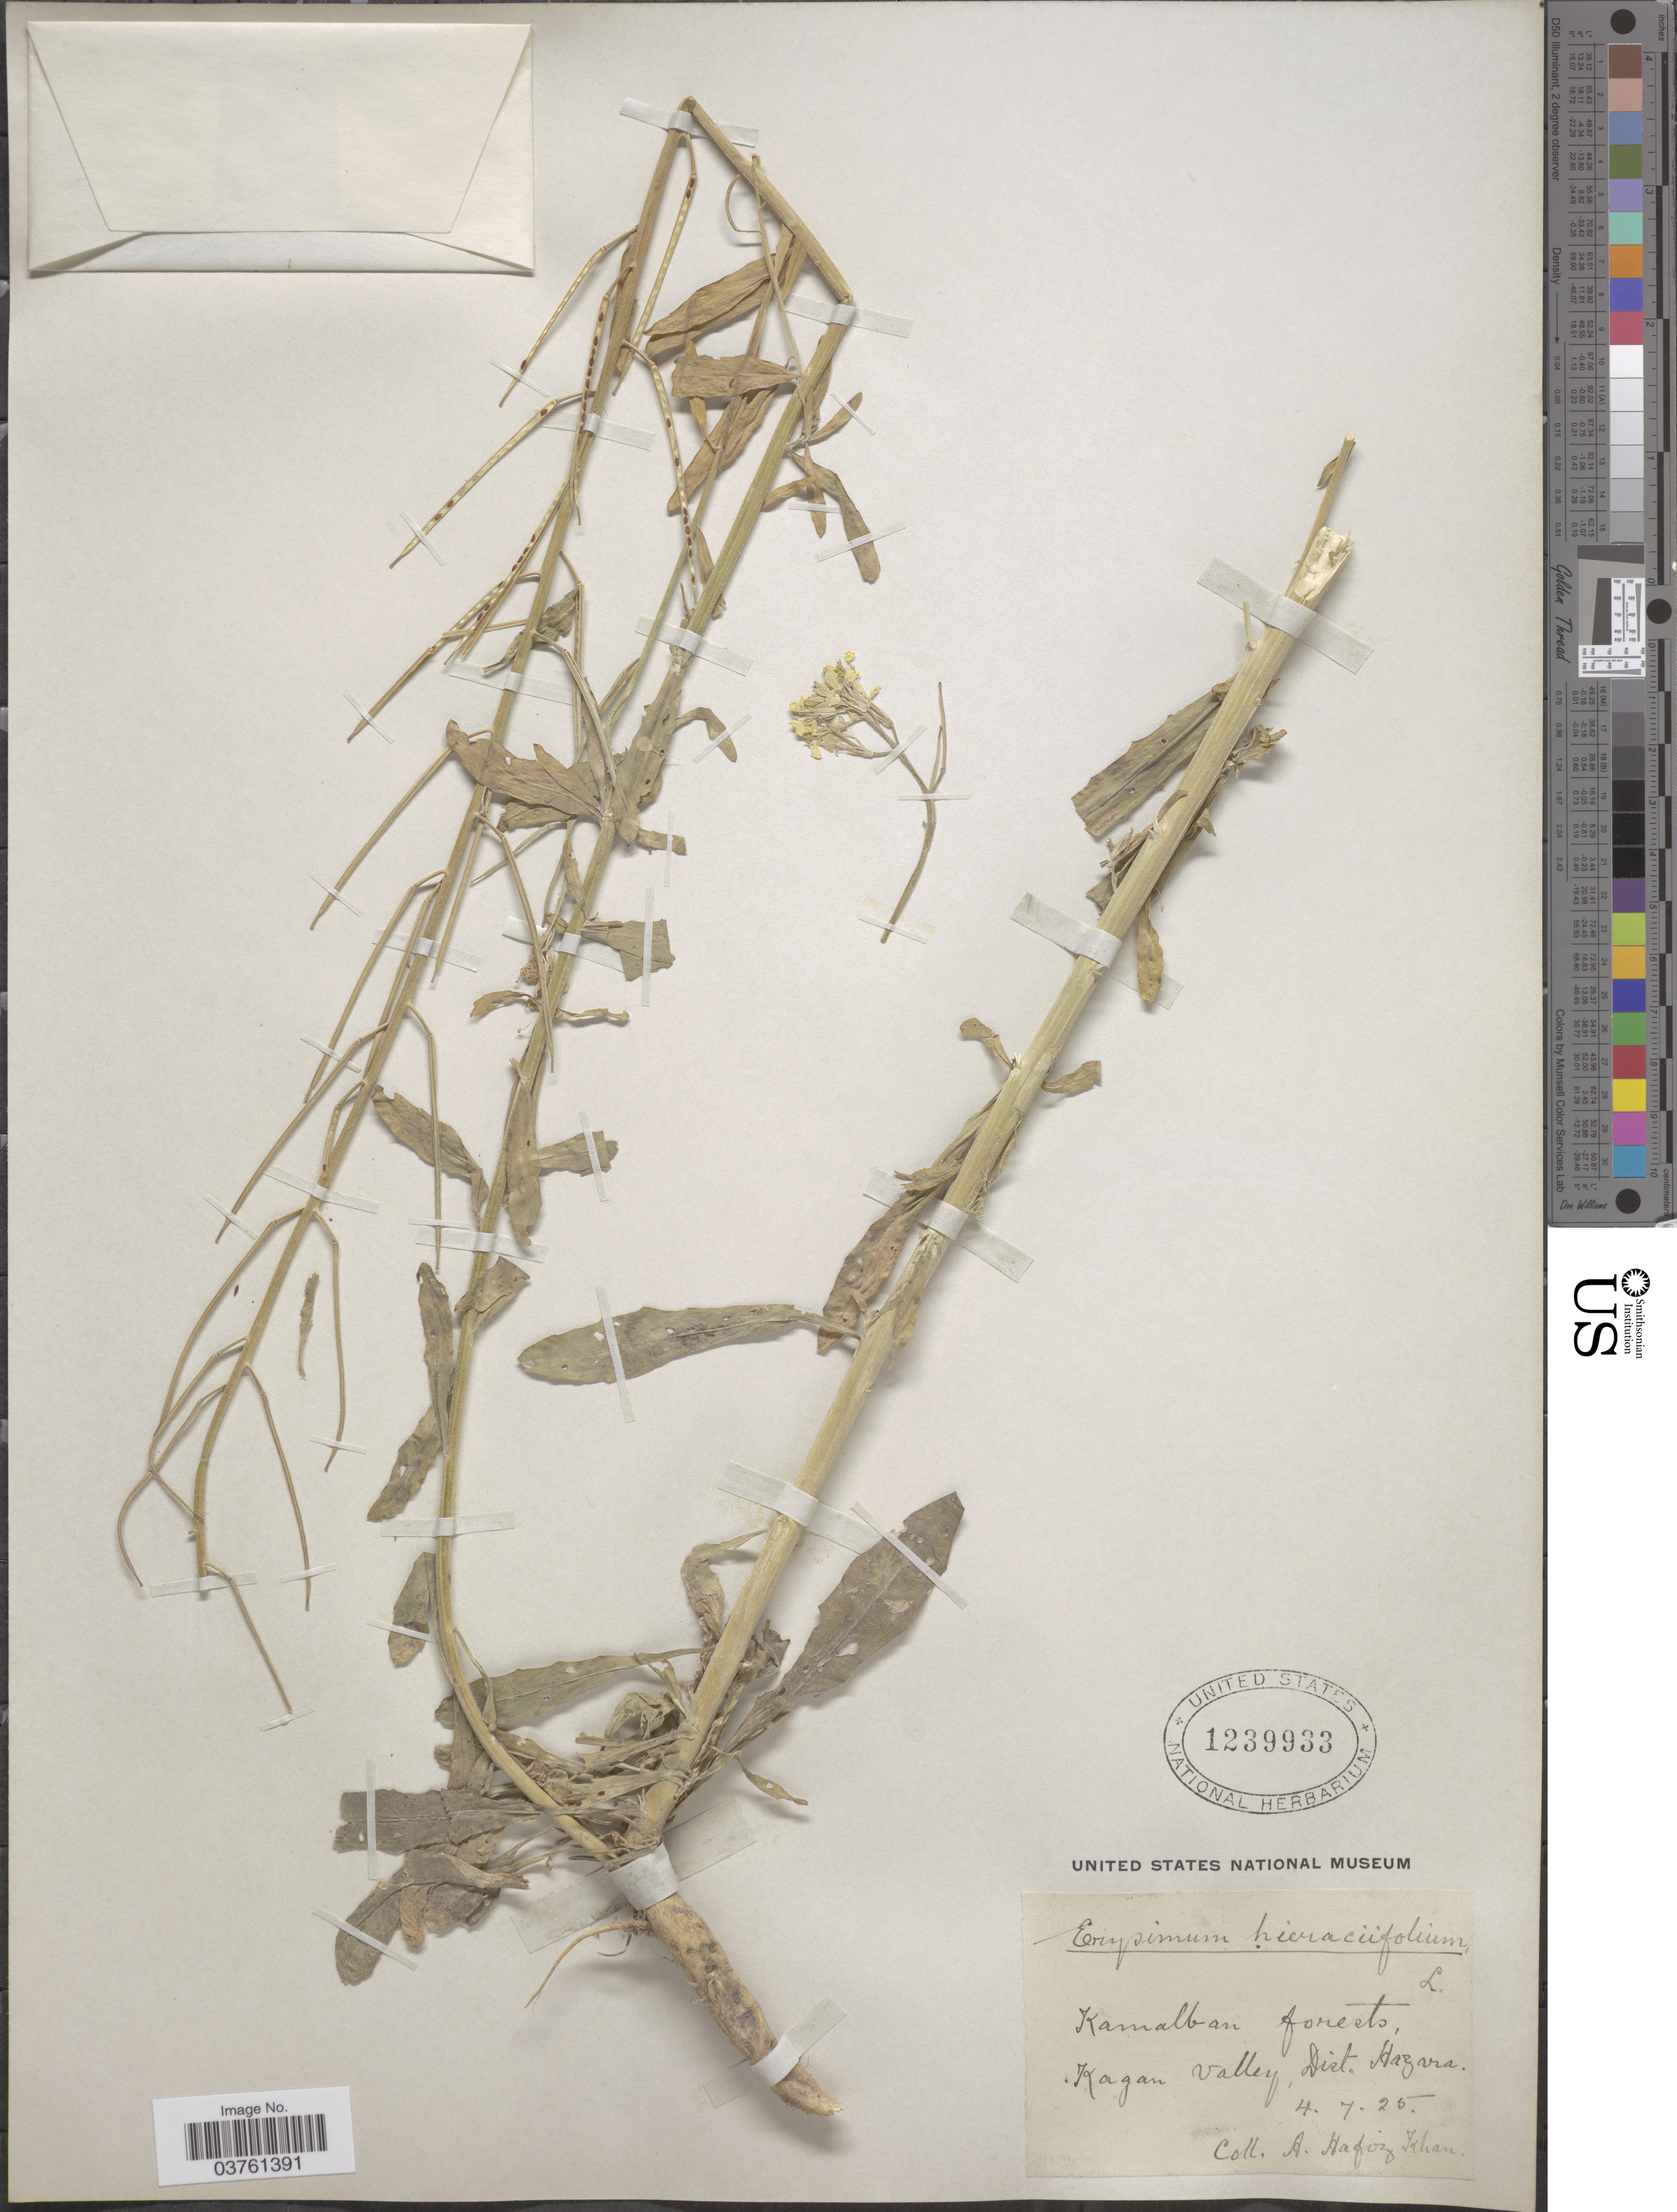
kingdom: Plantae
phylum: Tracheophyta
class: Magnoliopsida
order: Brassicales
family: Brassicaceae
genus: Erysimum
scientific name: Erysimum hieraciifolium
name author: L.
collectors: A. Hafizkhan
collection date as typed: Transcribed d/m/y: 4/7/25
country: Pakistan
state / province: Khyber Pakhtunkhwa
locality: Kamalban forests, Kagan Valley. Distr. Hazara.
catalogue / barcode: US 1239933